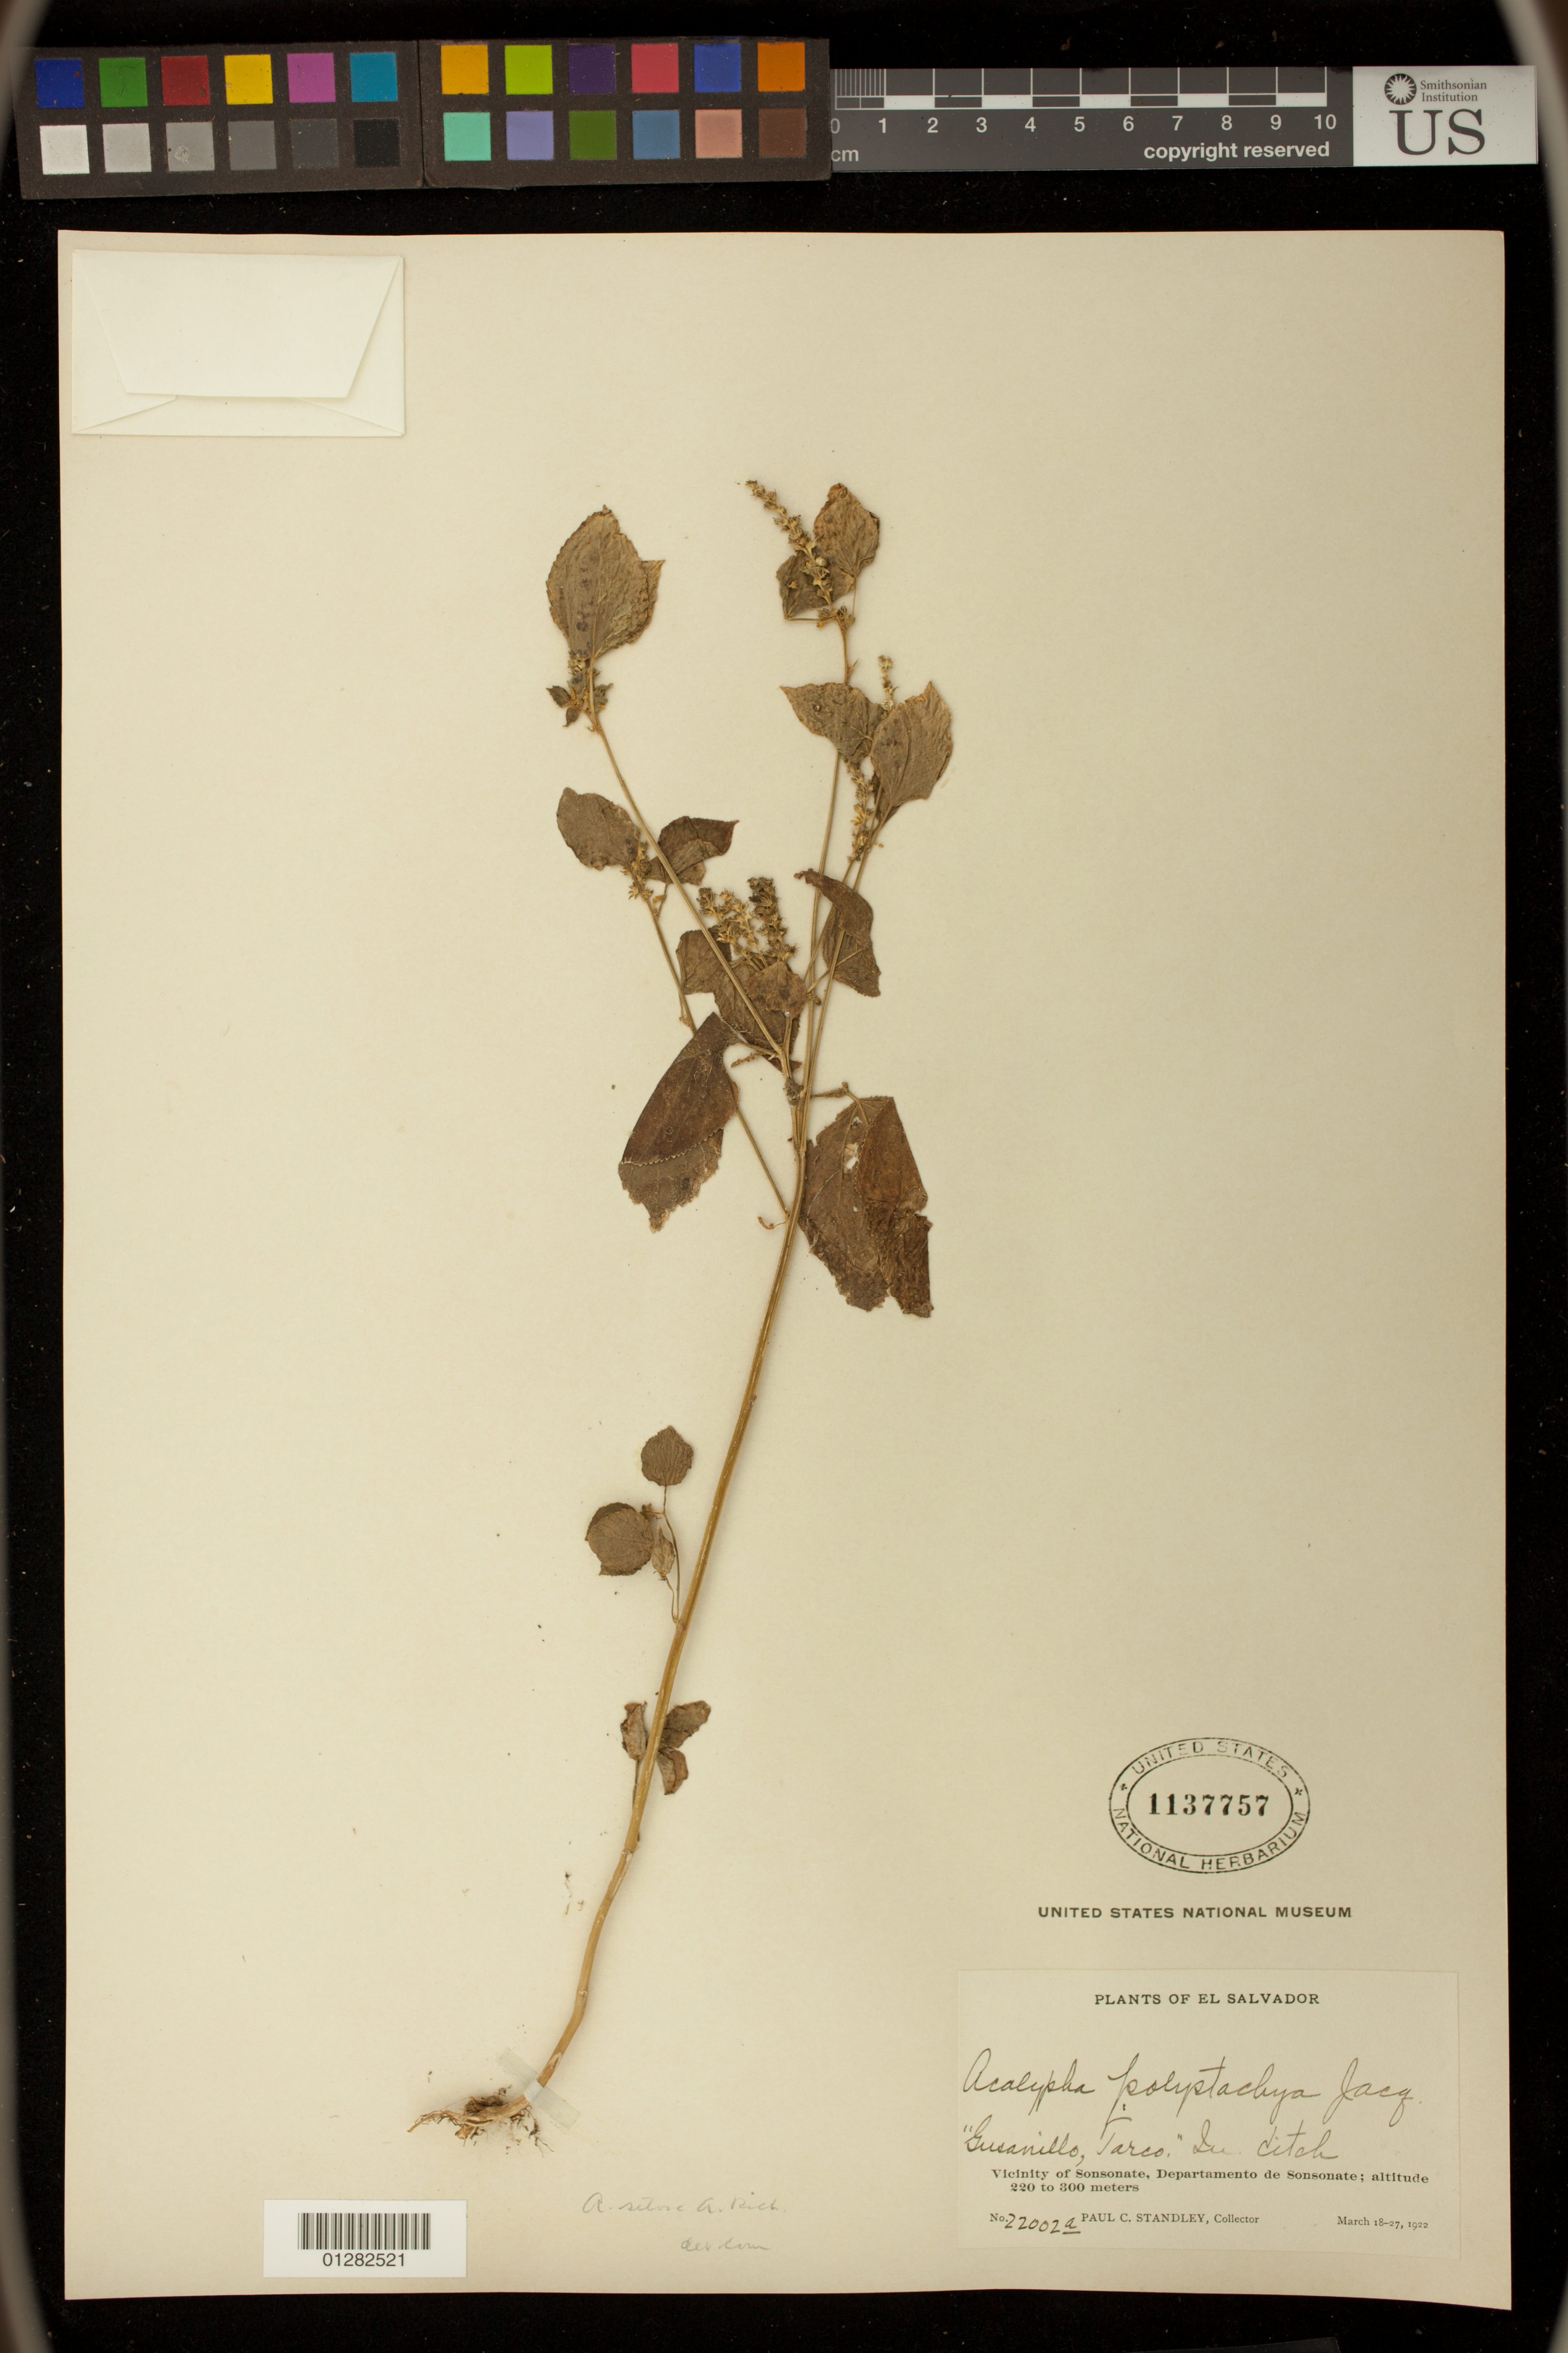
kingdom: Plantae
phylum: Tracheophyta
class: Magnoliopsida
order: Malpighiales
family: Euphorbiaceae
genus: Acalypha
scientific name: Acalypha setosa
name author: A. Rich.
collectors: C. L. Smith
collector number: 22002a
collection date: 1922-03-18/1922-03-27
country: El Salvador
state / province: Sonsonate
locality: Gusanillo, Tarco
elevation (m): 220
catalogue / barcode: US 1137757